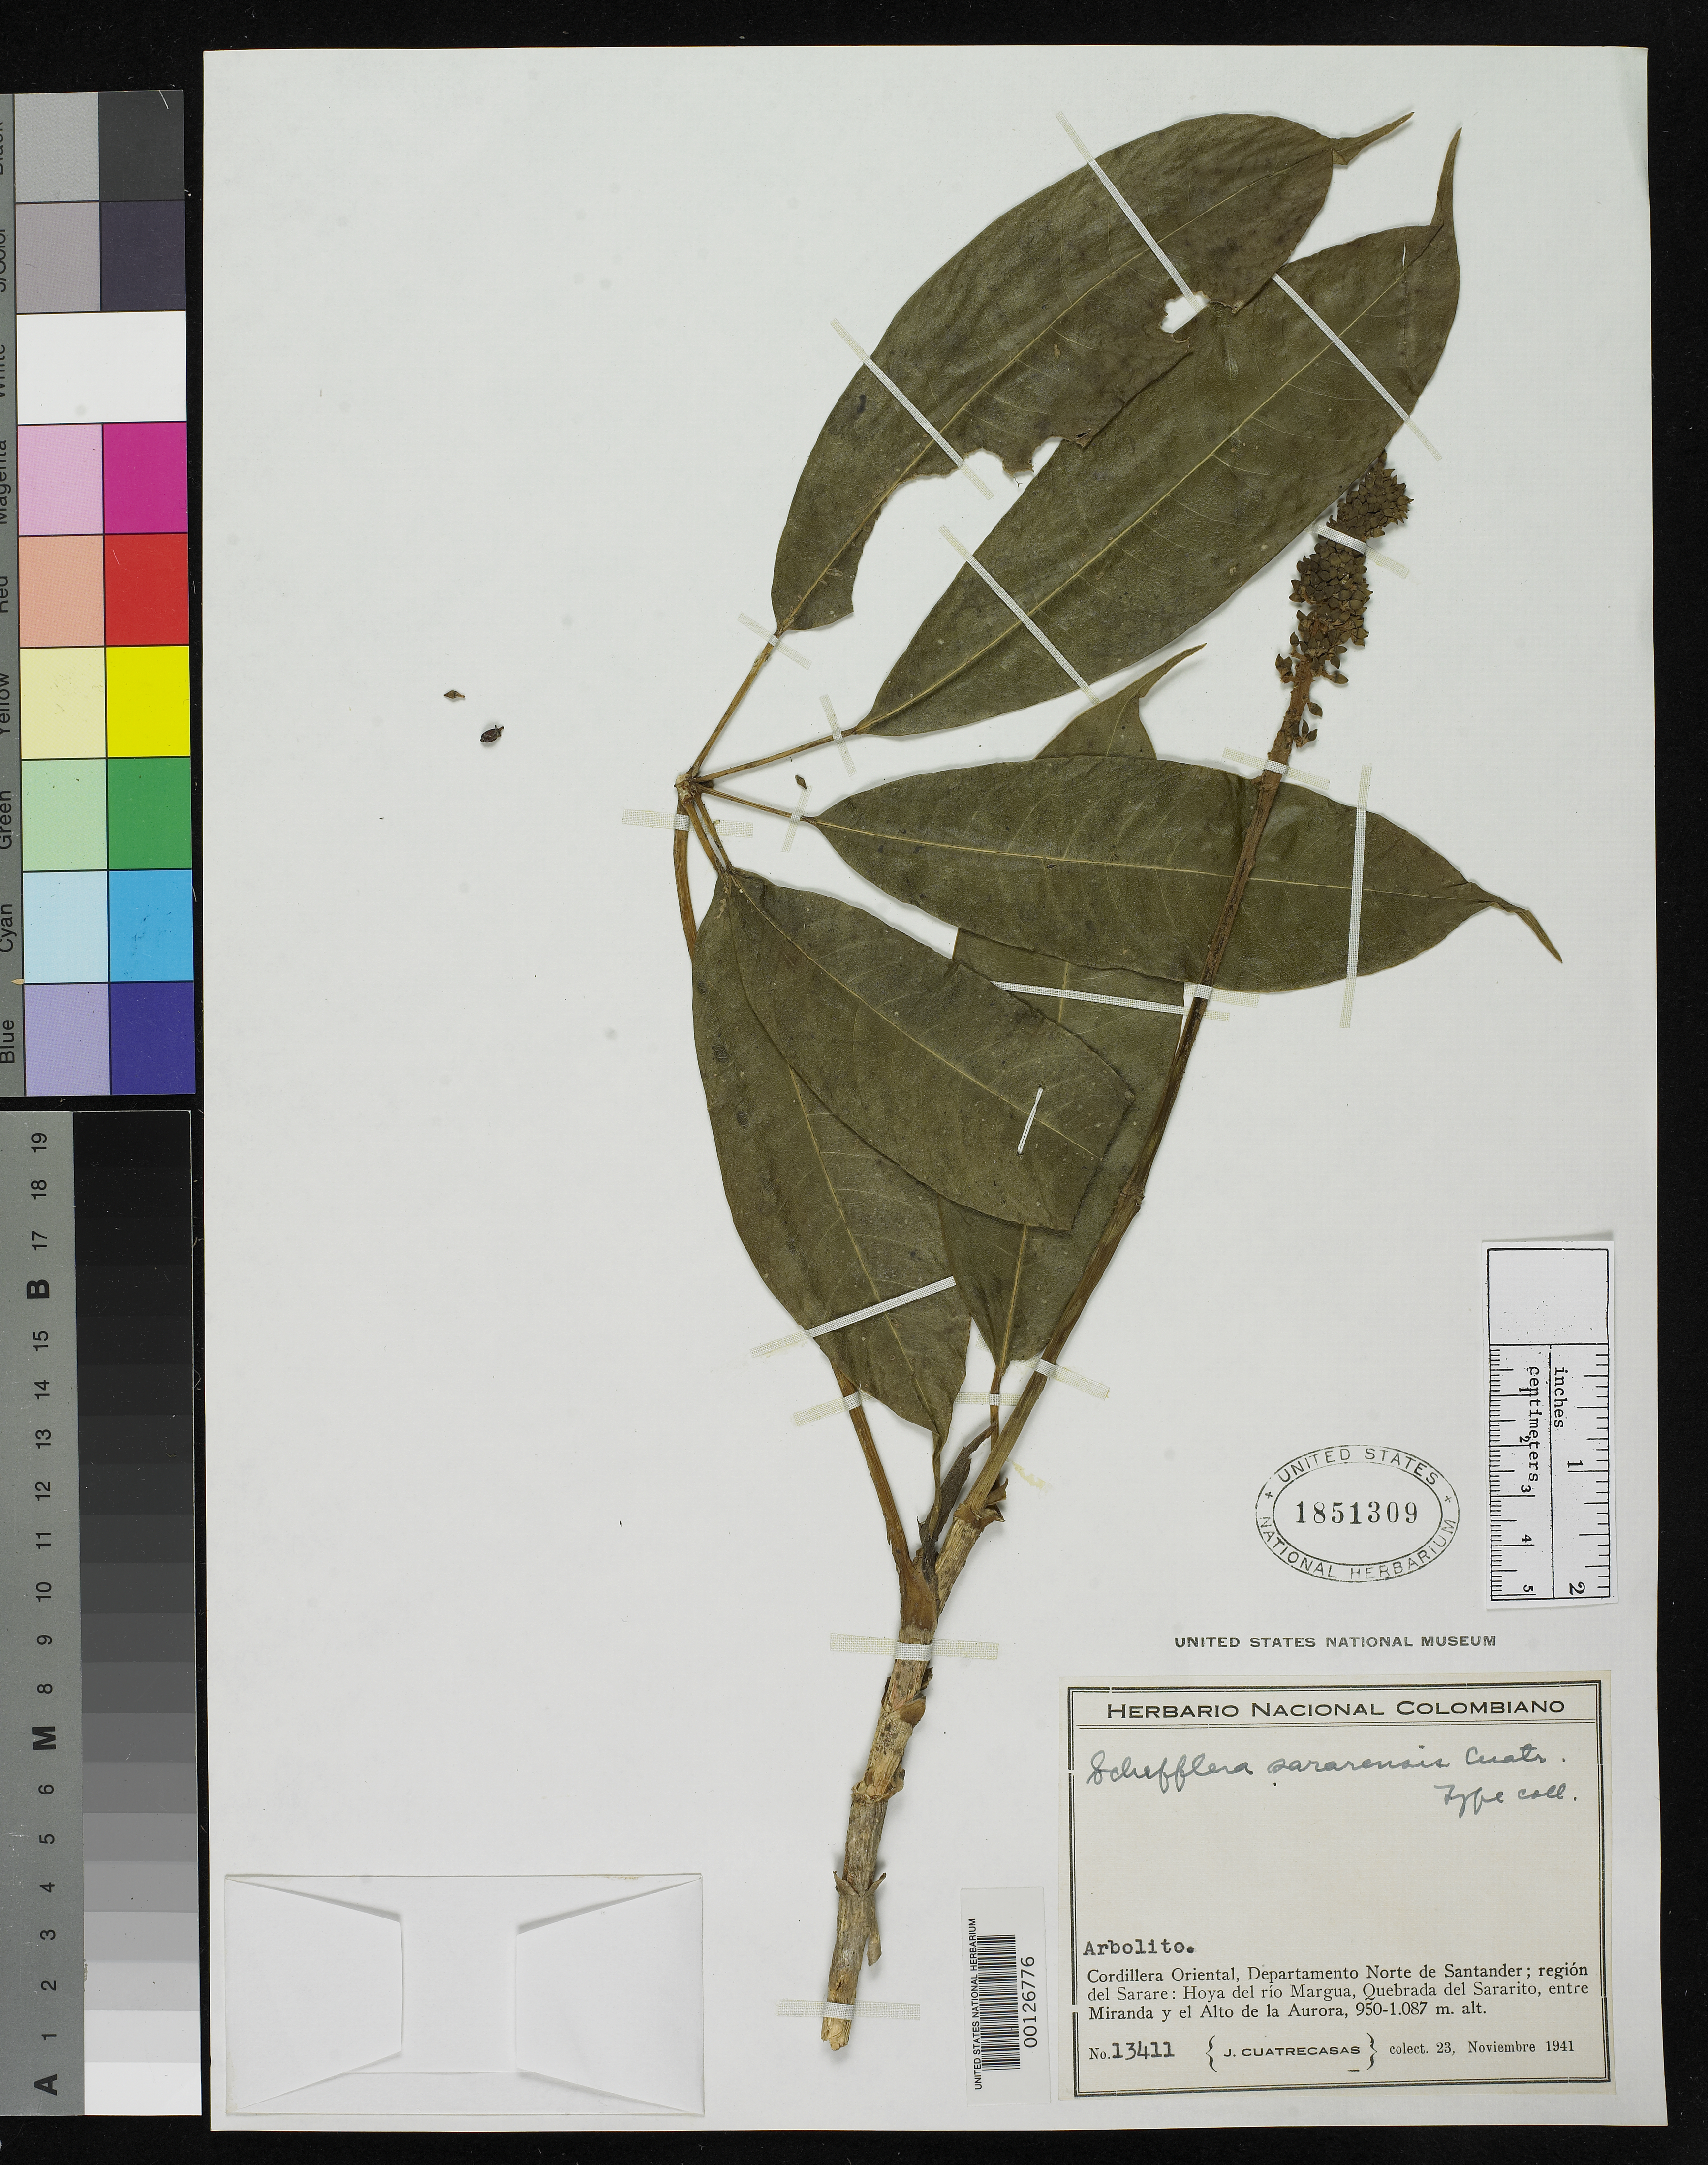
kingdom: Plantae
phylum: Tracheophyta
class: Magnoliopsida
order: Apiales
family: Araliaceae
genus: Schefflera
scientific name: Schefflera sararensis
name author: Cuatrec.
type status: Isotype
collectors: J. Cuatrecasas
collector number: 13411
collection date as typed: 23 Nov 1941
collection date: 1941-11-23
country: Colombia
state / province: Norte de Santander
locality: Region del Sarare, Hoya del Rio Margua, Quebrada del Sararito.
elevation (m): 950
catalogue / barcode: US 1851309